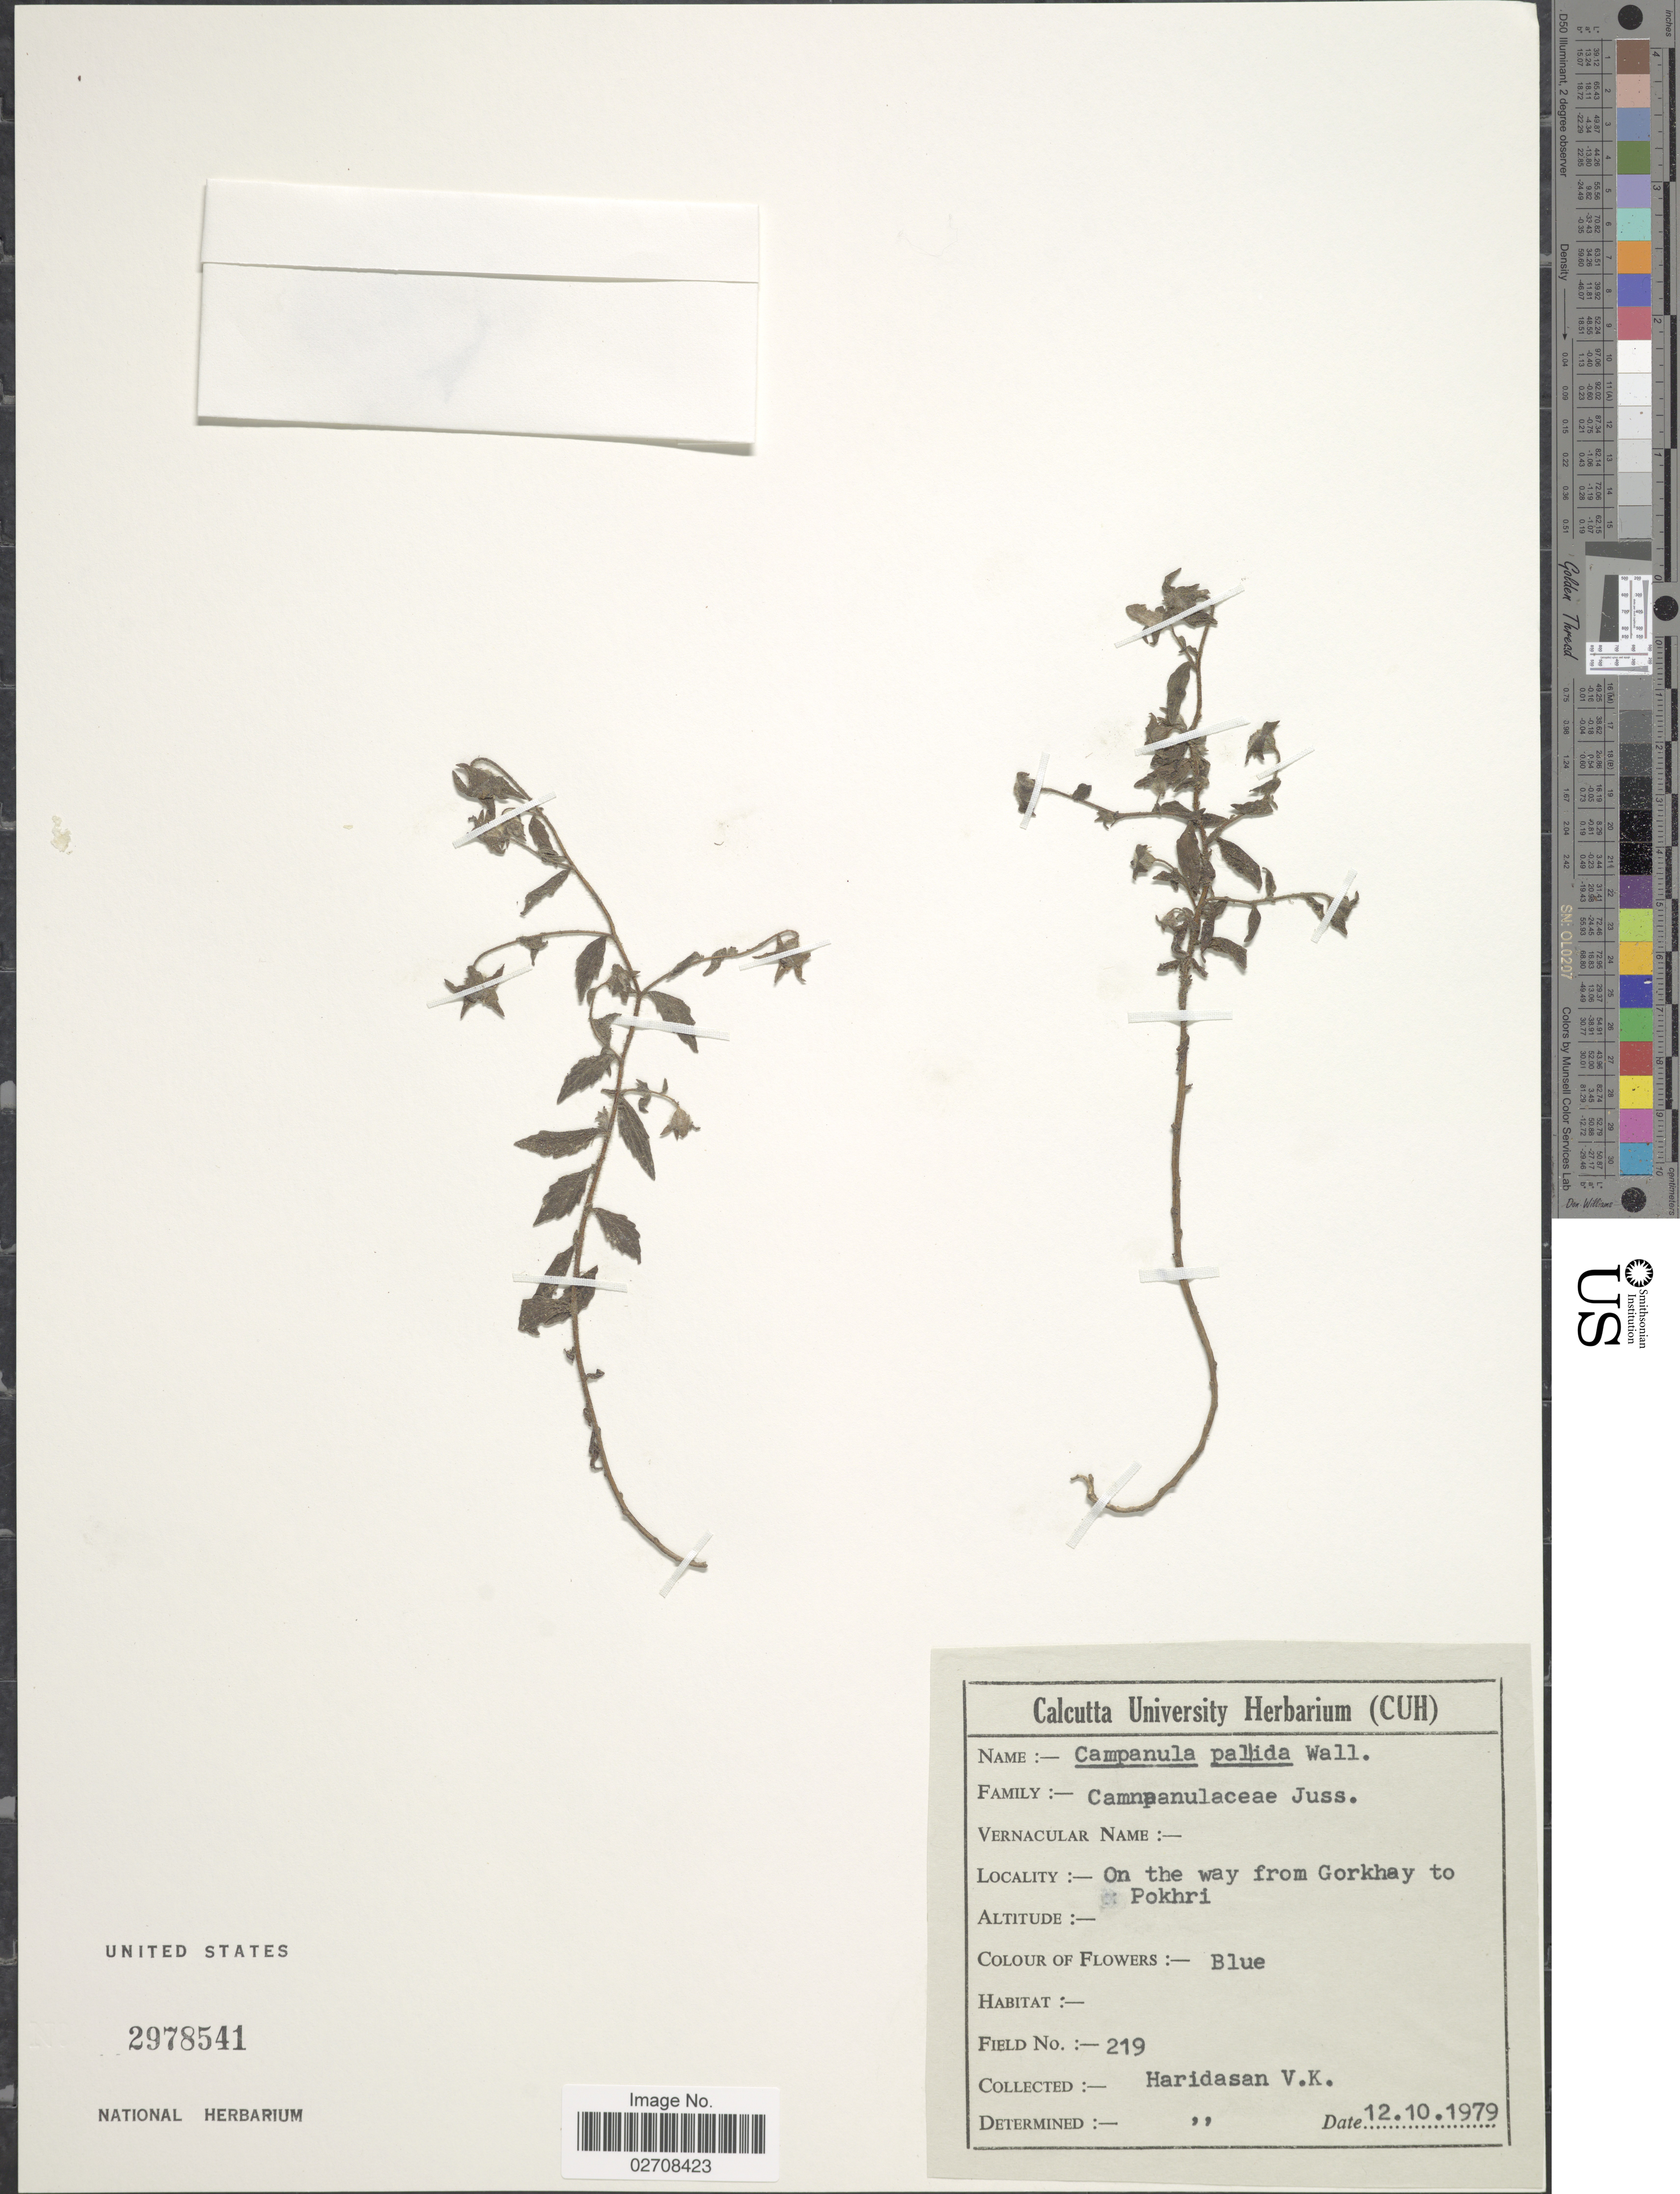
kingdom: Plantae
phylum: Tracheophyta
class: Magnoliopsida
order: Asterales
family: Campanulaceae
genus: Campanula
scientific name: Campanula pallida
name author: Wall.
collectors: V. Haridasan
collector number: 219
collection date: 1979-10-12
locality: On the way from Gorkhay to Pokhri.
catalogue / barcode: US 2978541